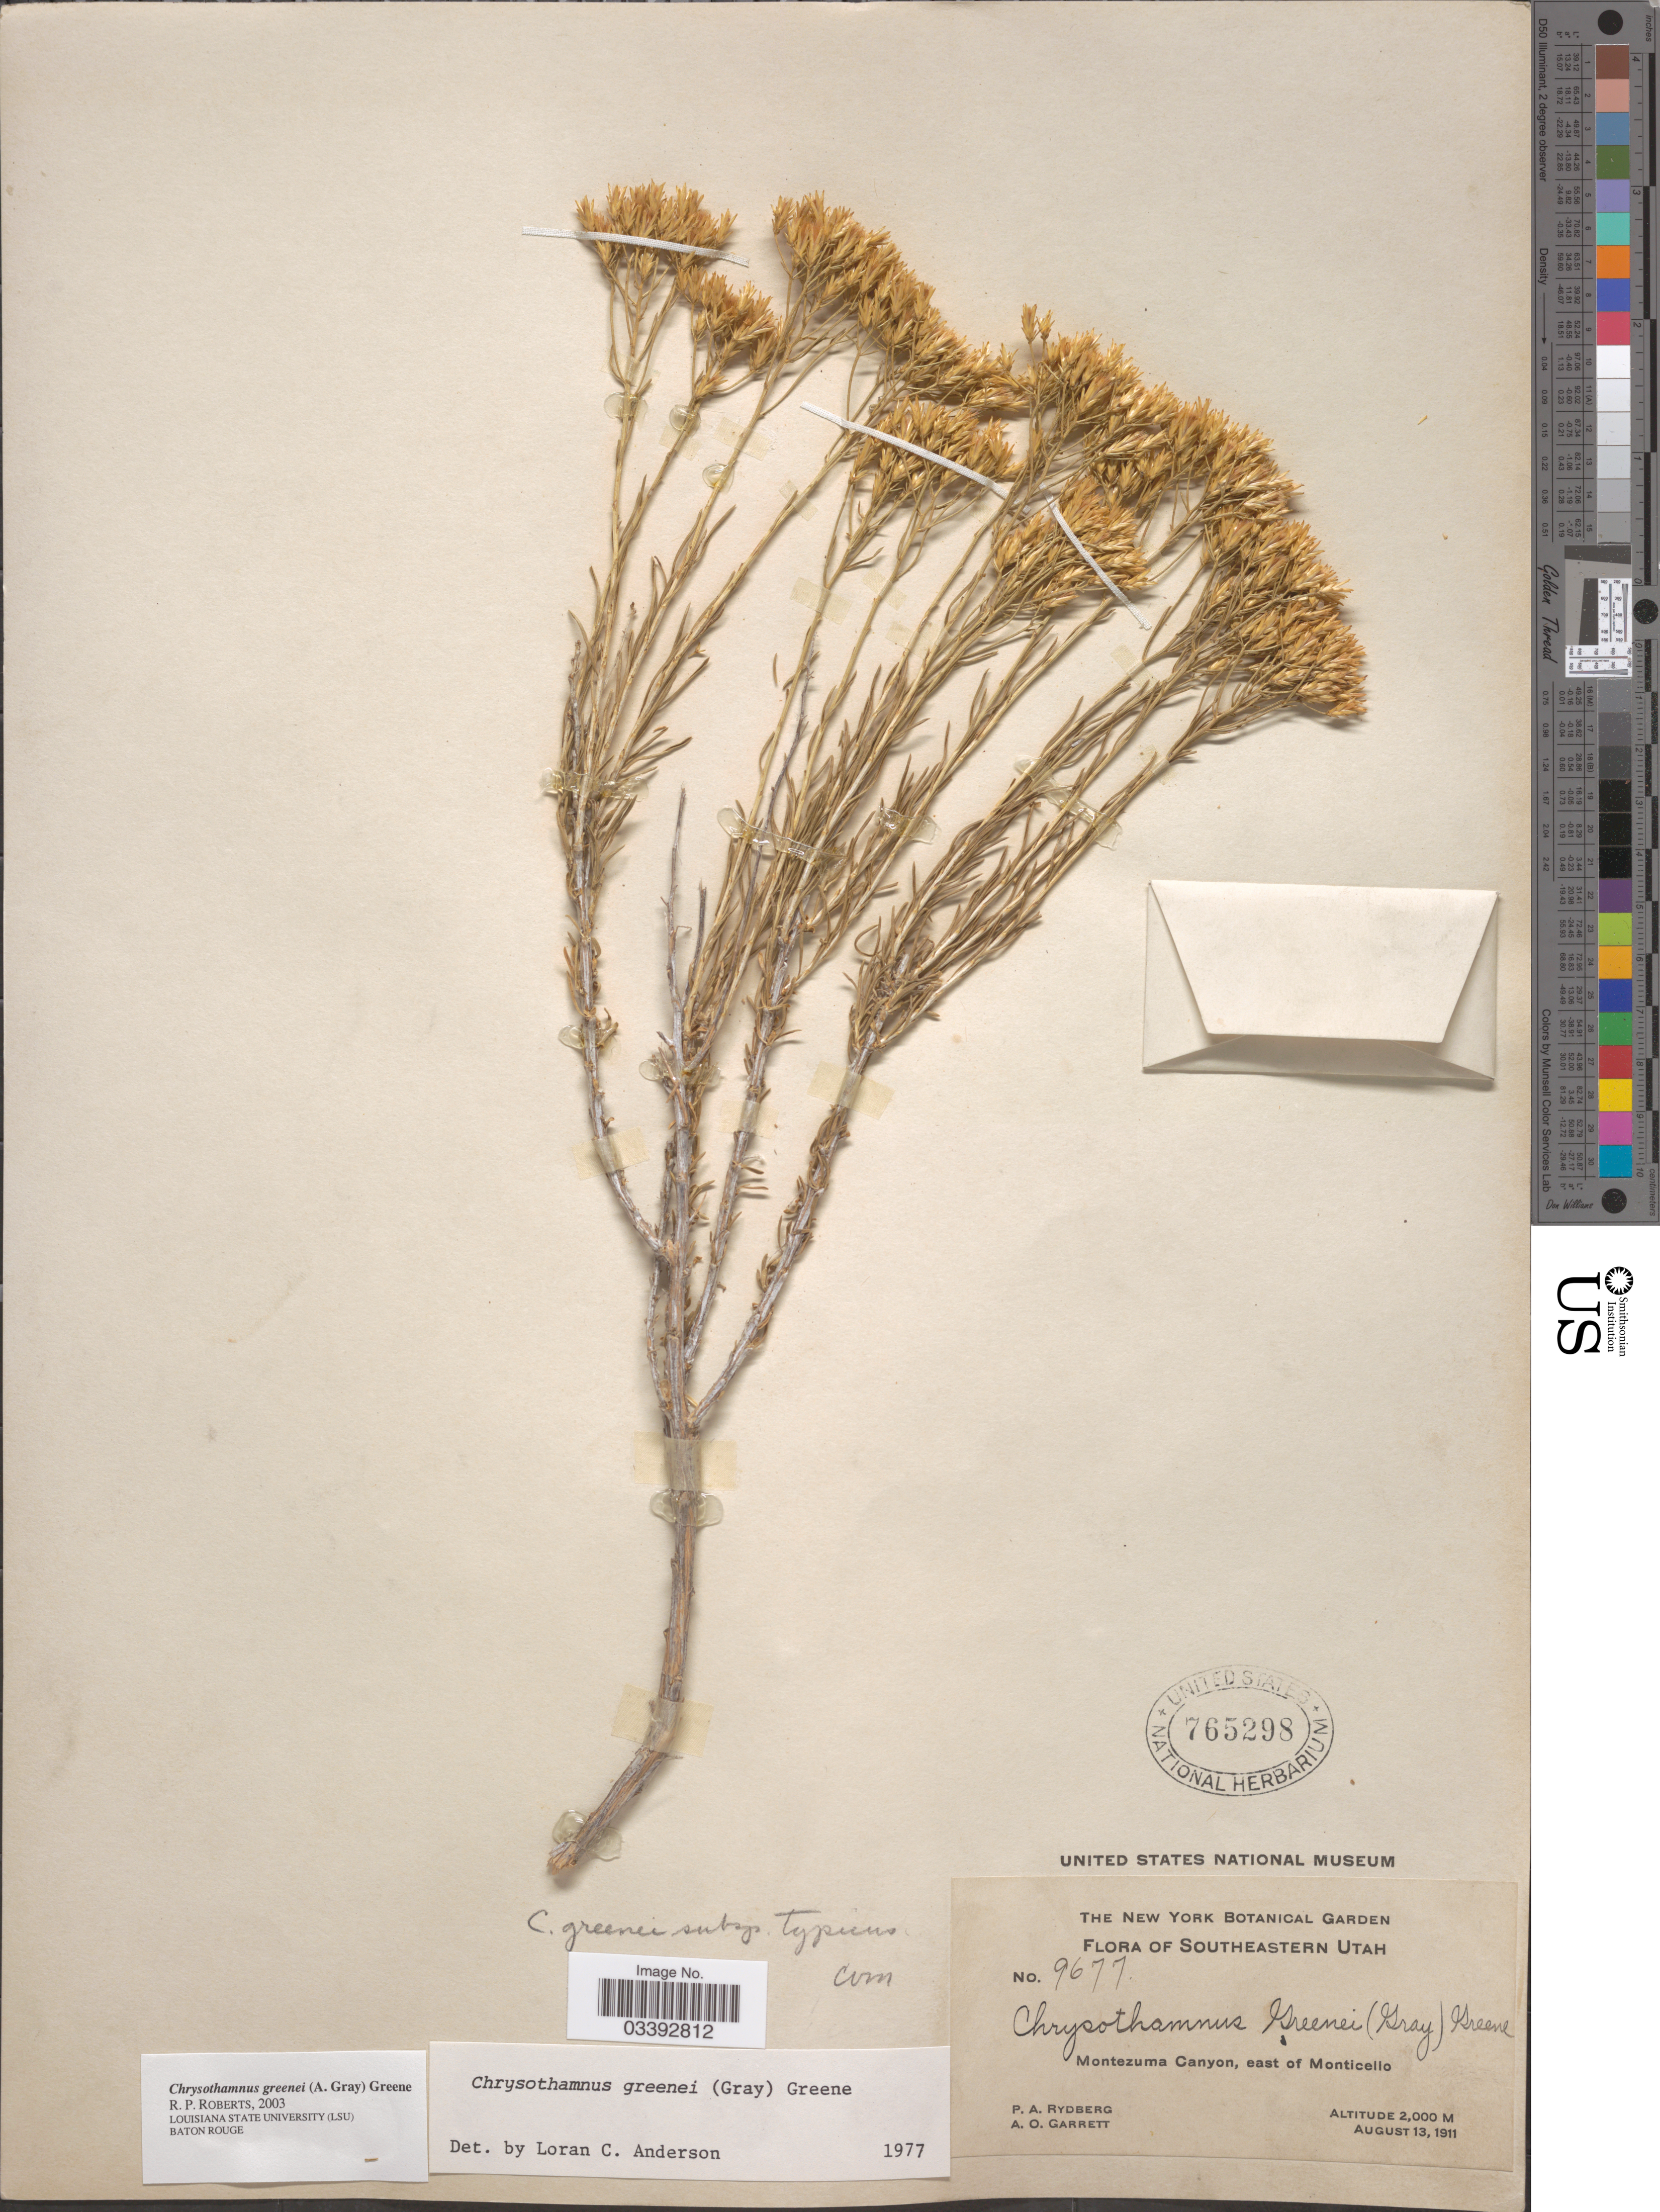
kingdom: Plantae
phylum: Tracheophyta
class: Magnoliopsida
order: Asterales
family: Asteraceae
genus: Chrysothamnus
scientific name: Chrysothamnus greenei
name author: (A. Gray) Greene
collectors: P. A. Rydberg & A. O. Garrett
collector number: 9677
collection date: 1911-08-13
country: United States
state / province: Utah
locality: Southeastern Utah, Montezuma Canyon, east of Monticello.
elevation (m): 2000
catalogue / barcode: US 765298